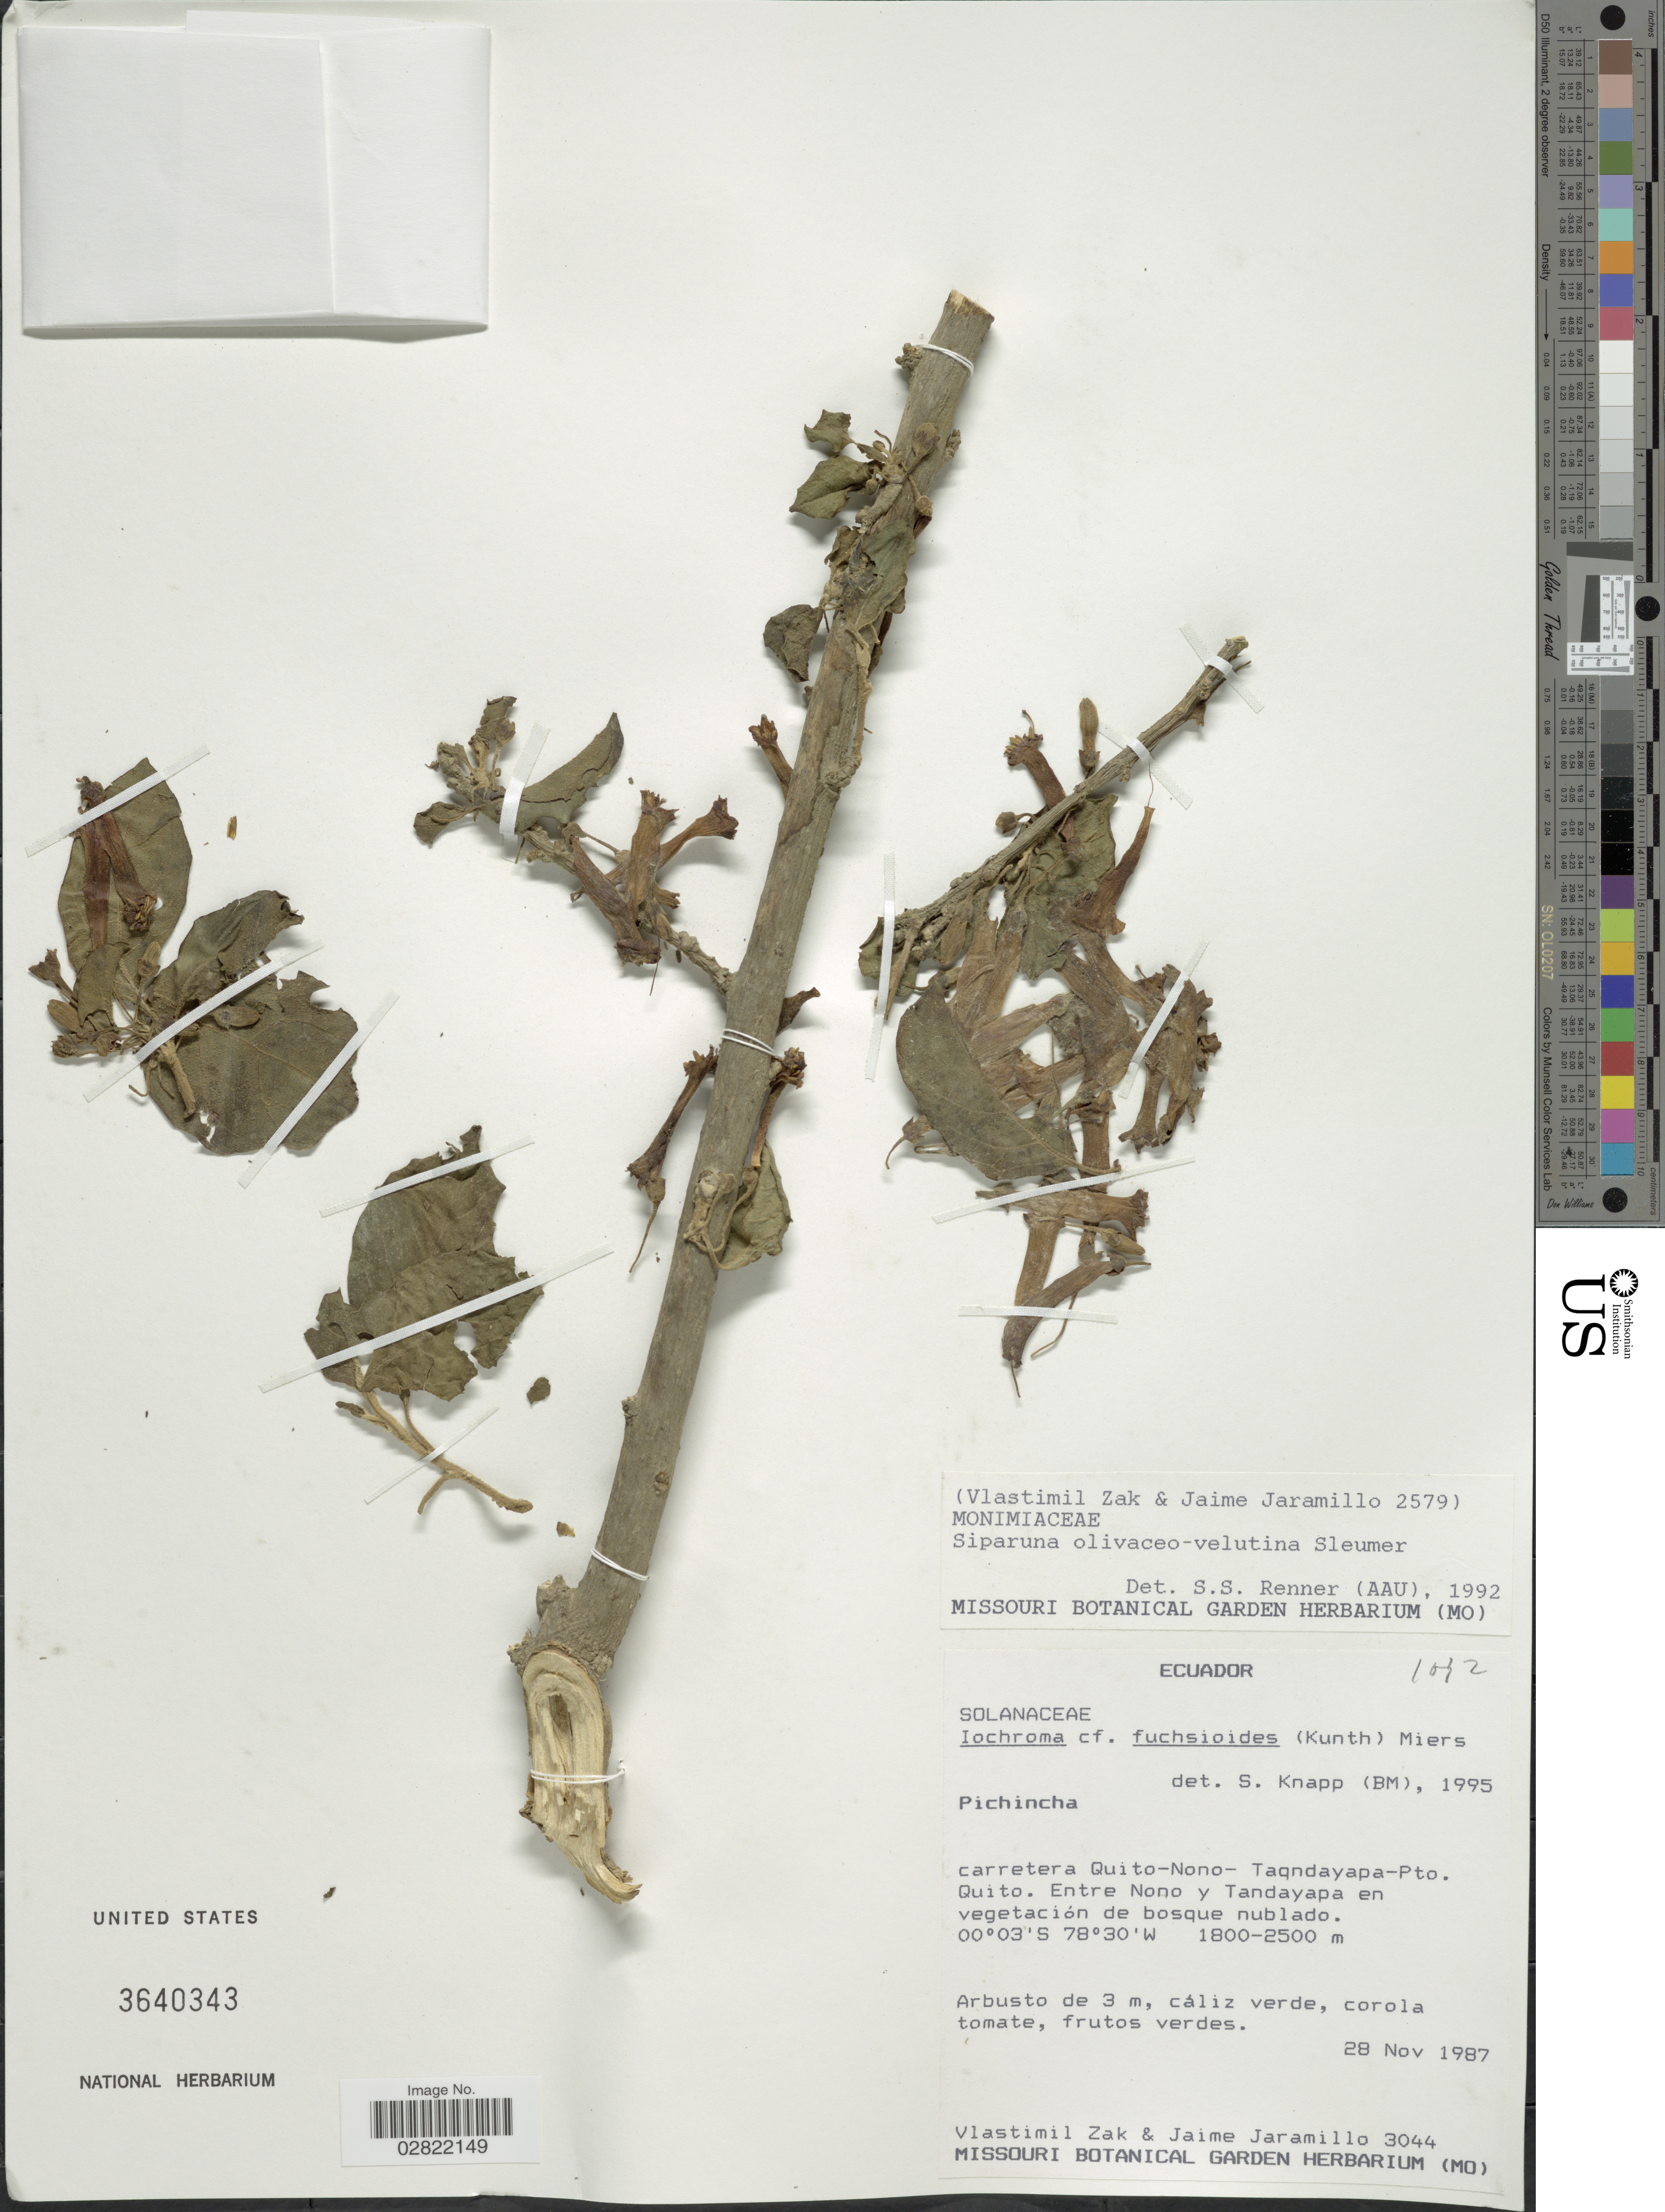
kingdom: Plantae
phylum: Tracheophyta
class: Magnoliopsida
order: Solanales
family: Solanaceae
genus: Iochroma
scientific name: Iochroma fuchsioides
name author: (Bonpl.) Miers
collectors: V. Zak & J. Jaramillo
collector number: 3044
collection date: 1987-11-28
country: Ecuador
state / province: Pichincha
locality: Pichincha, carretera Quito-Nono-Taqndayapa-Pto. Quito. Entre Nono y Tandayapa.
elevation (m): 1800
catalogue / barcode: US 3640343